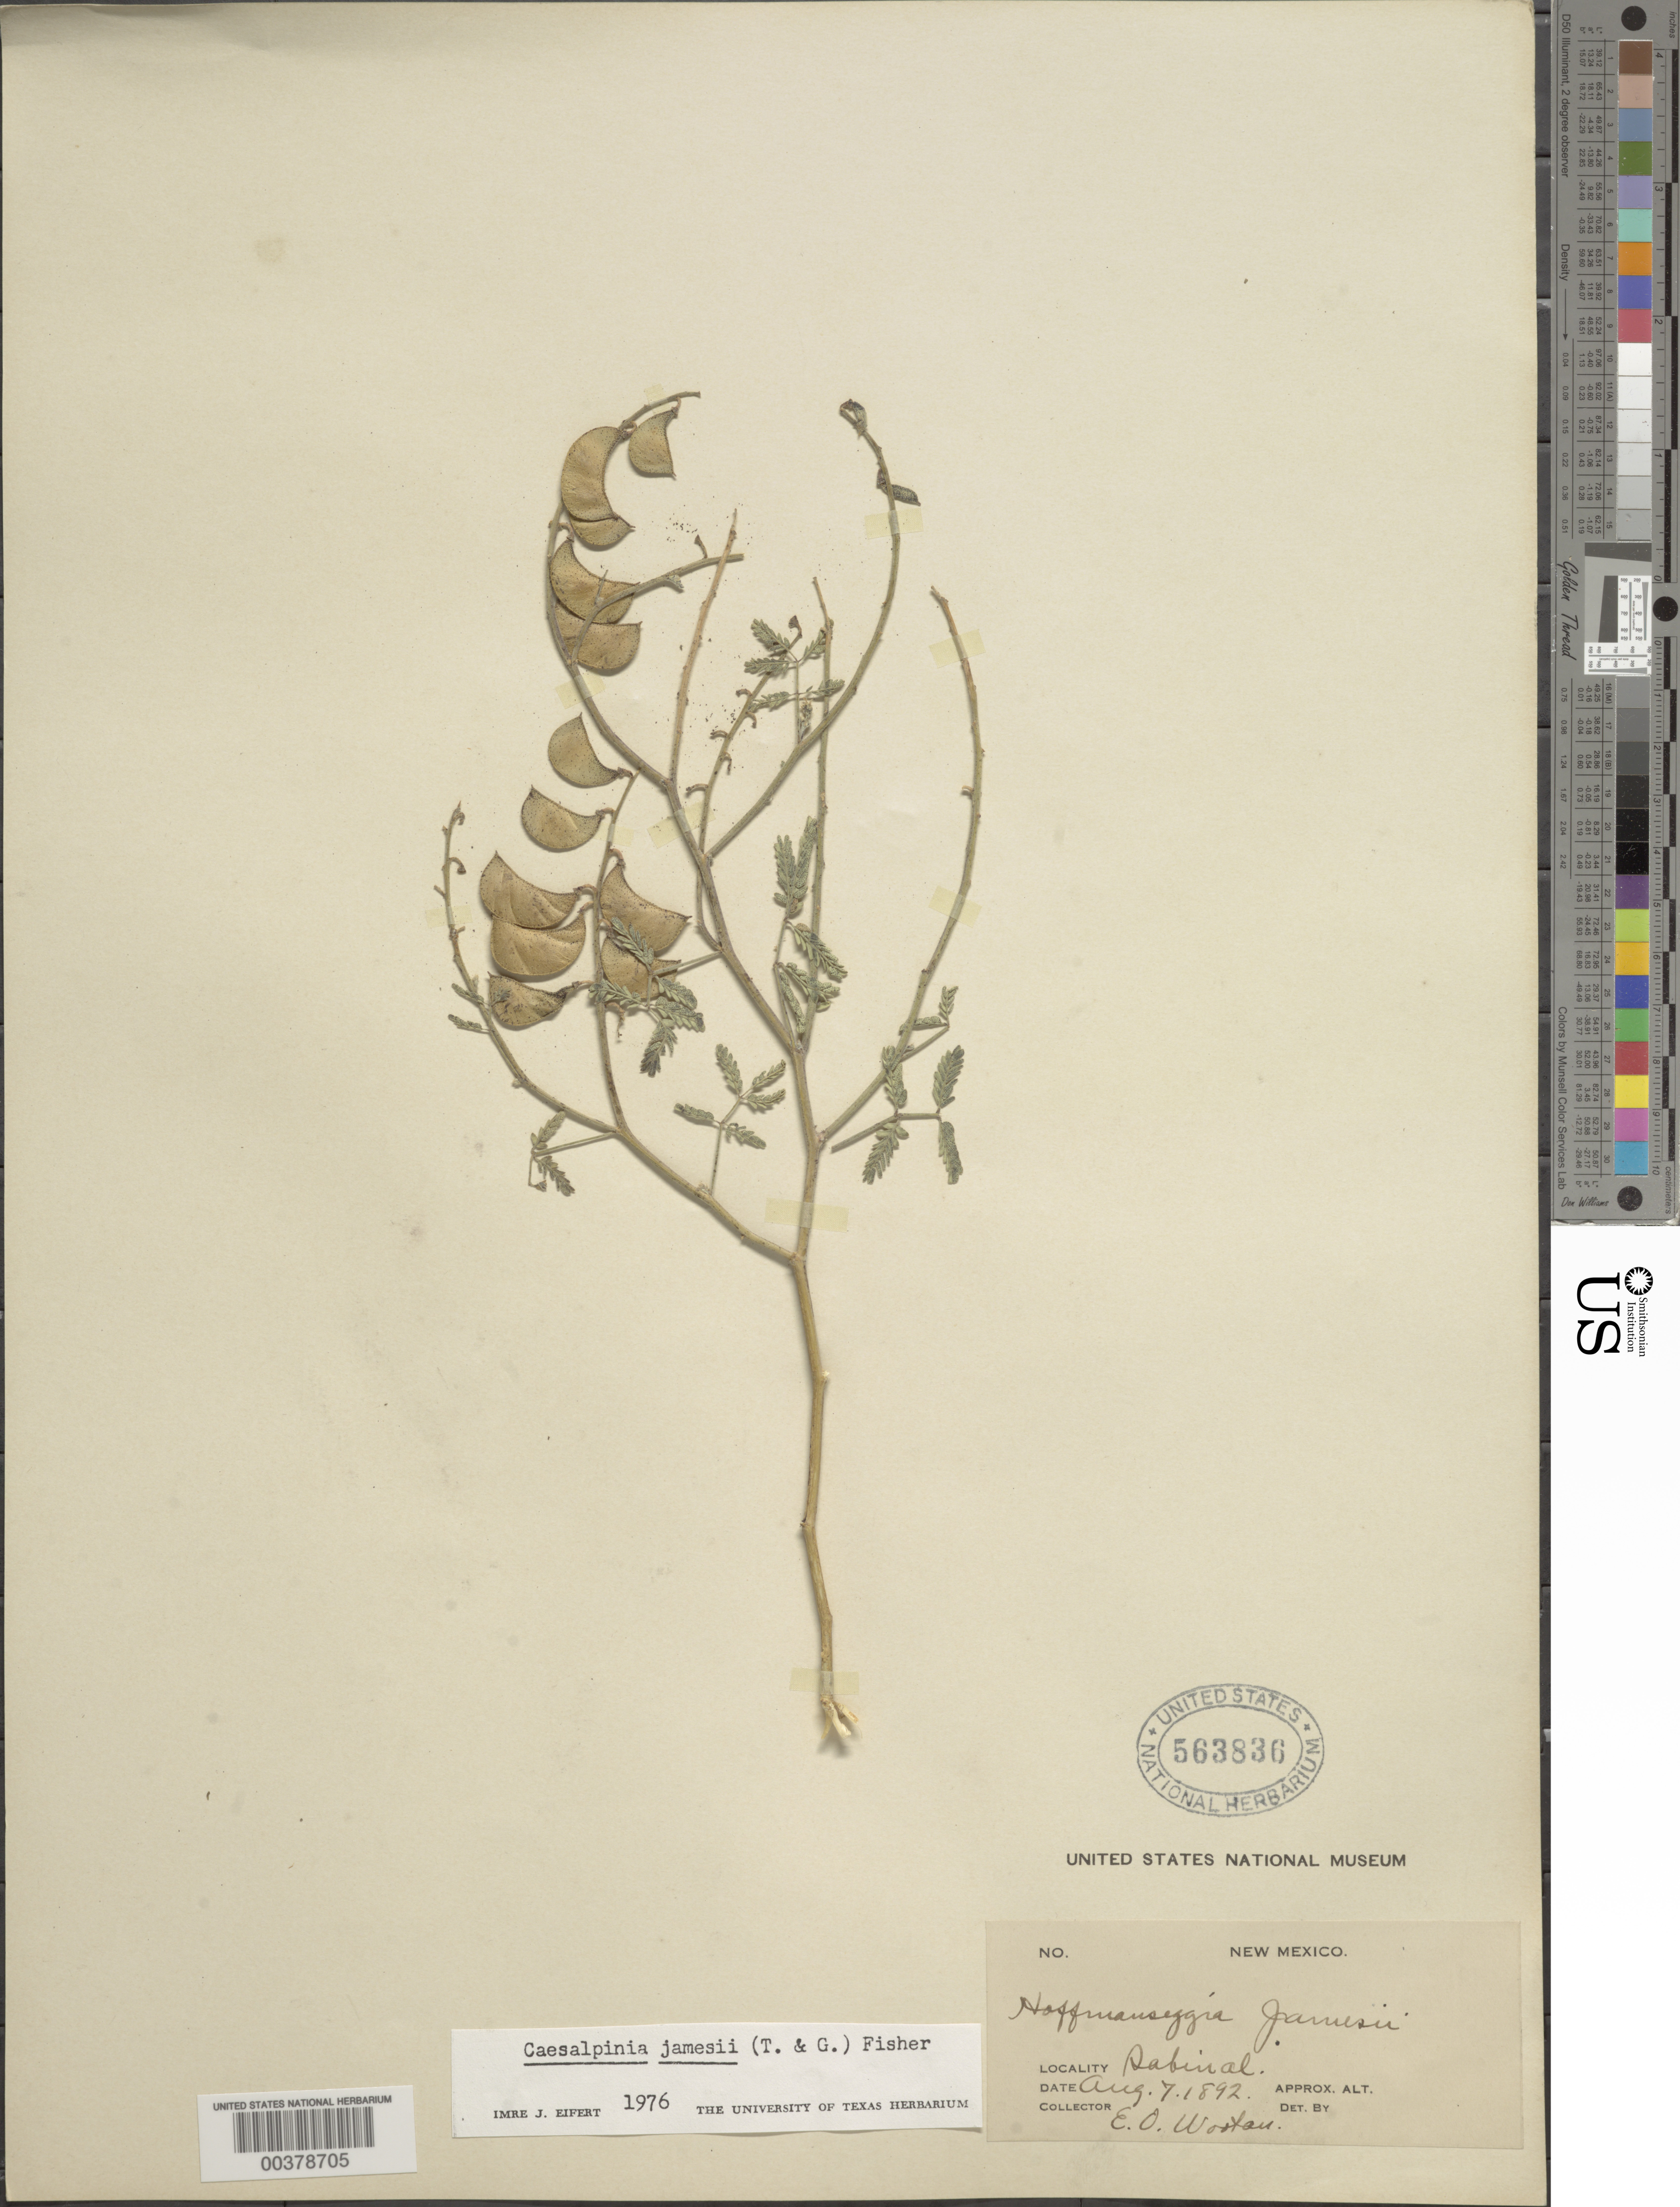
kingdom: Plantae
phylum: Tracheophyta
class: Magnoliopsida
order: Fabales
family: Fabaceae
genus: Pomaria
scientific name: Pomaria jamesii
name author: (Torr. & A. Gray) Walp.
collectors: E. O. Wooton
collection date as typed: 07 Aug 1892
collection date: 1892-08-07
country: United States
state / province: New Mexico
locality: Sabinal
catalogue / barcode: US 563836